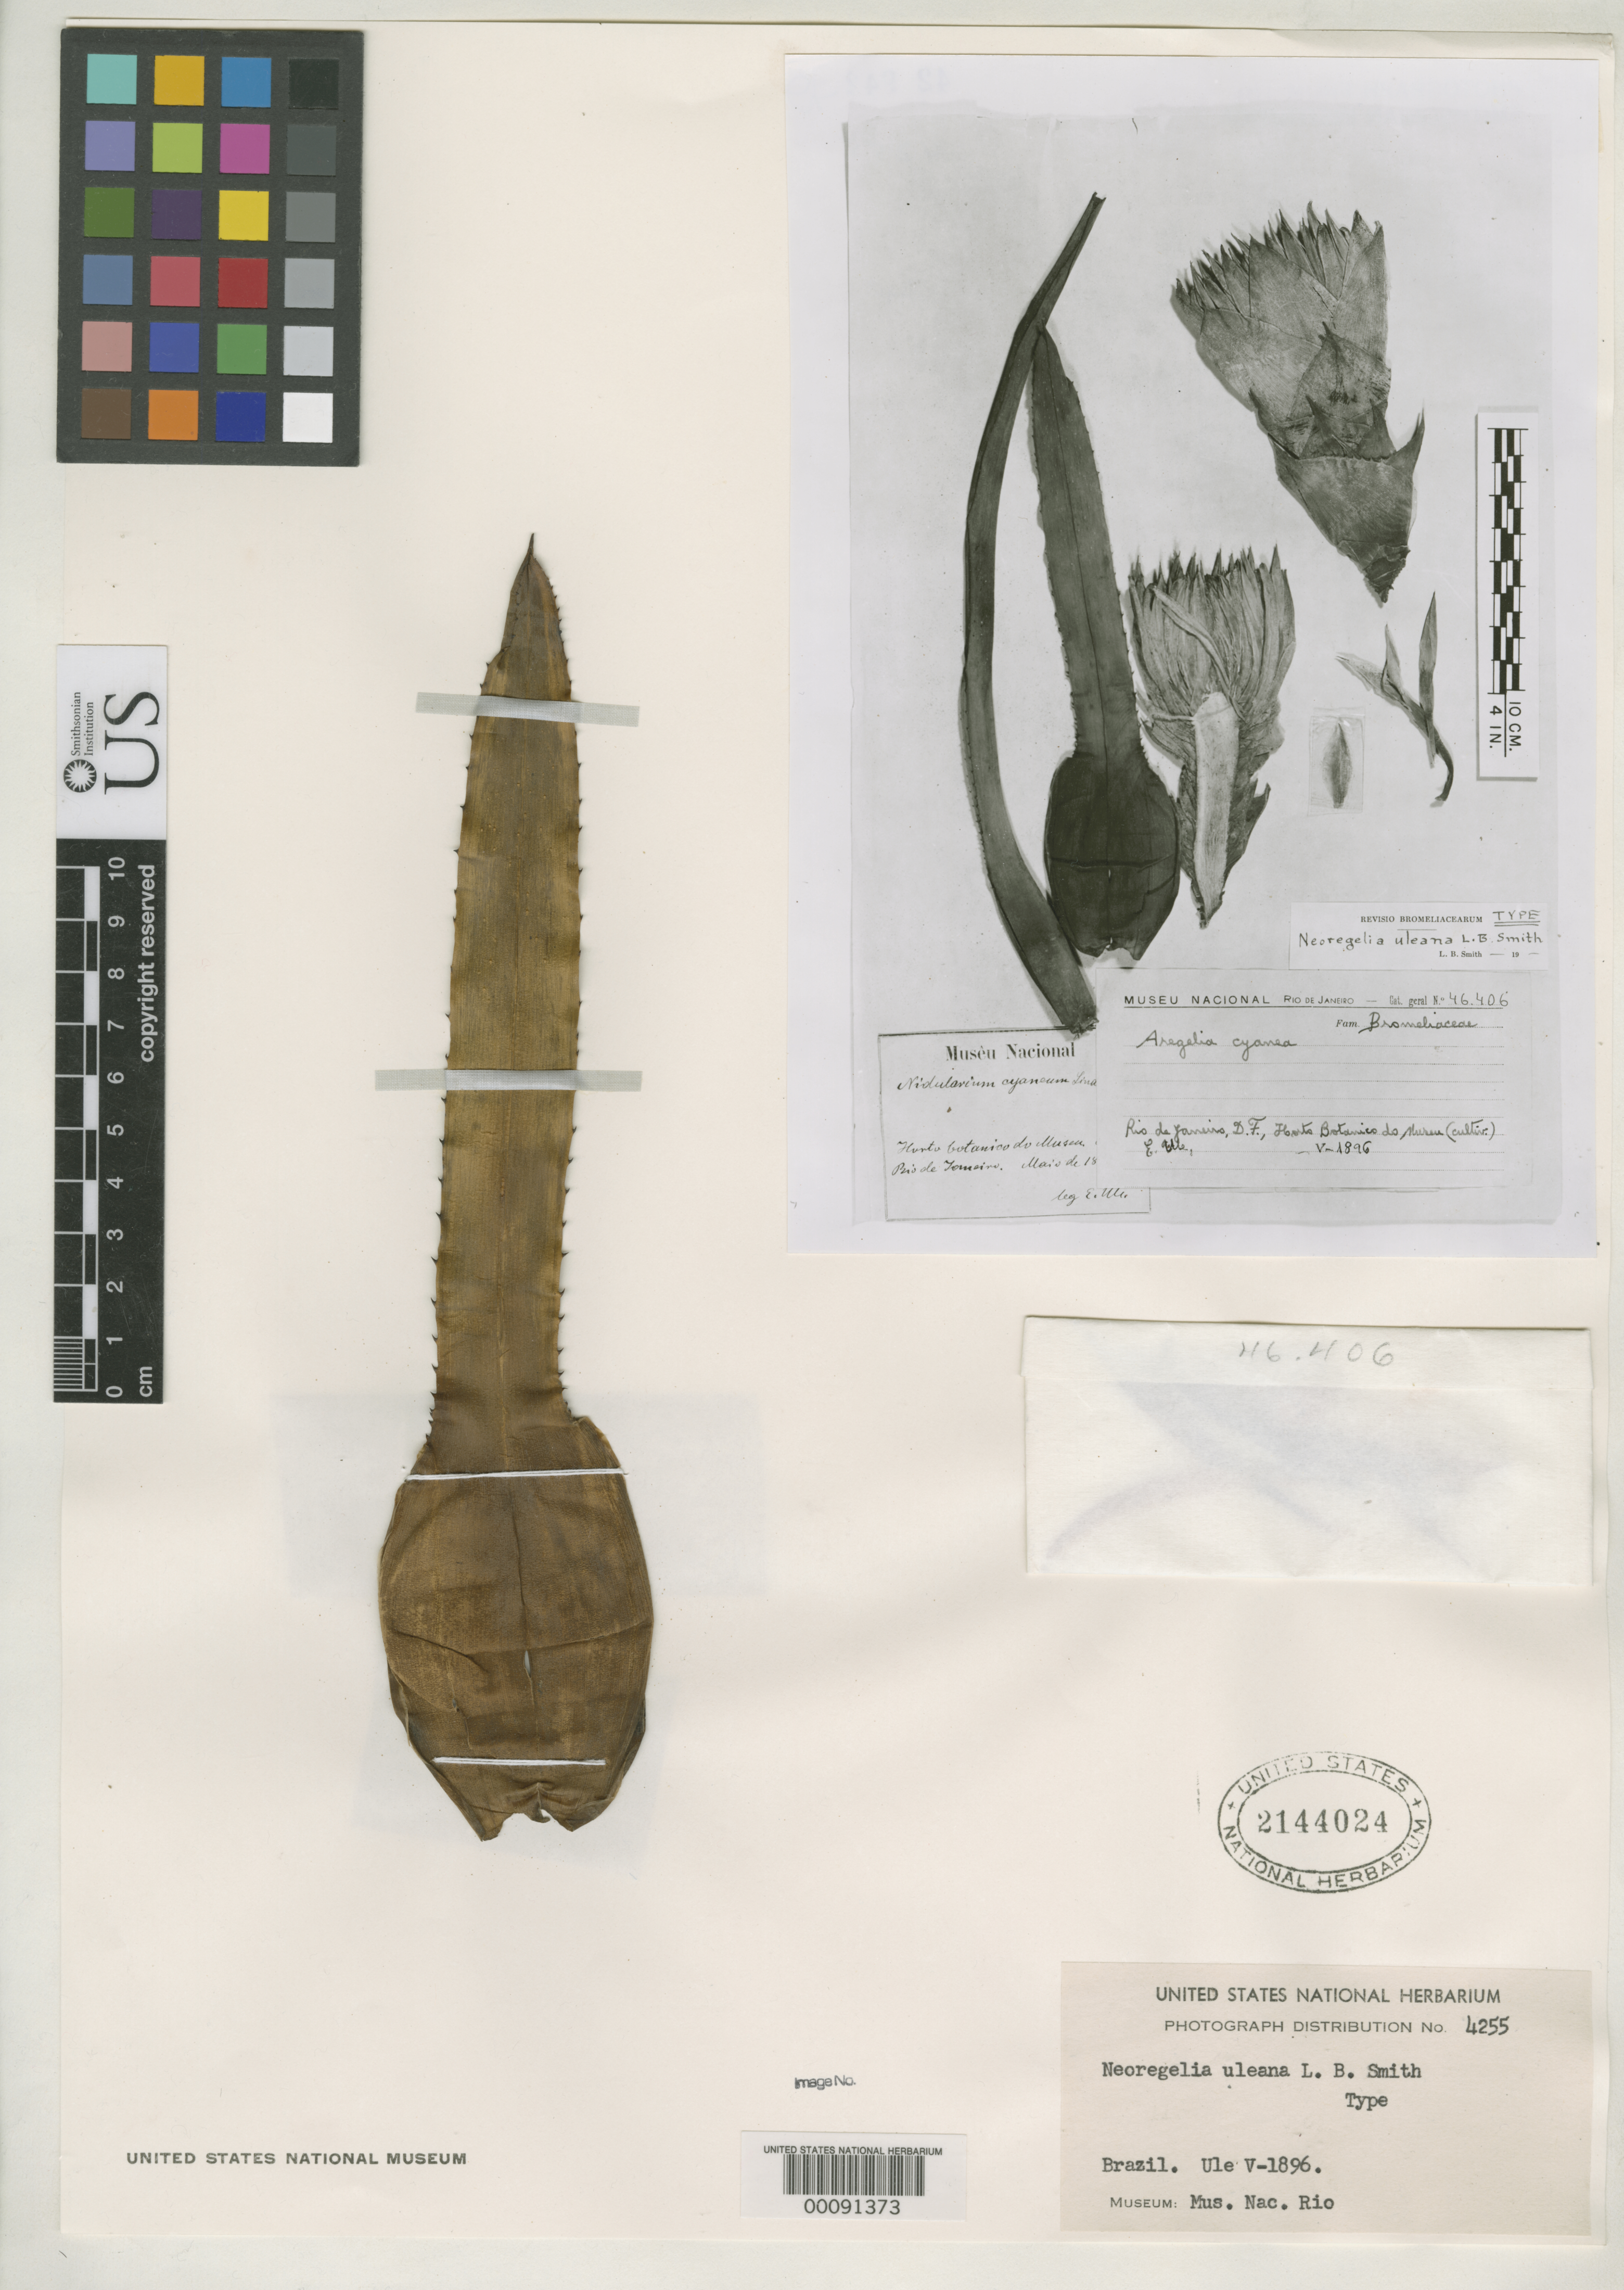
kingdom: Plantae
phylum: Tracheophyta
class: Liliopsida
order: Poales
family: Bromeliaceae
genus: Neoregelia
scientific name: Neoregelia uleana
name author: L.B. Sm.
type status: Holotype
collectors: E. H. Ule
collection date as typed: May 1896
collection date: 1896-05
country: Brazil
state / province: Minas Gerais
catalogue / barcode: US 2144024